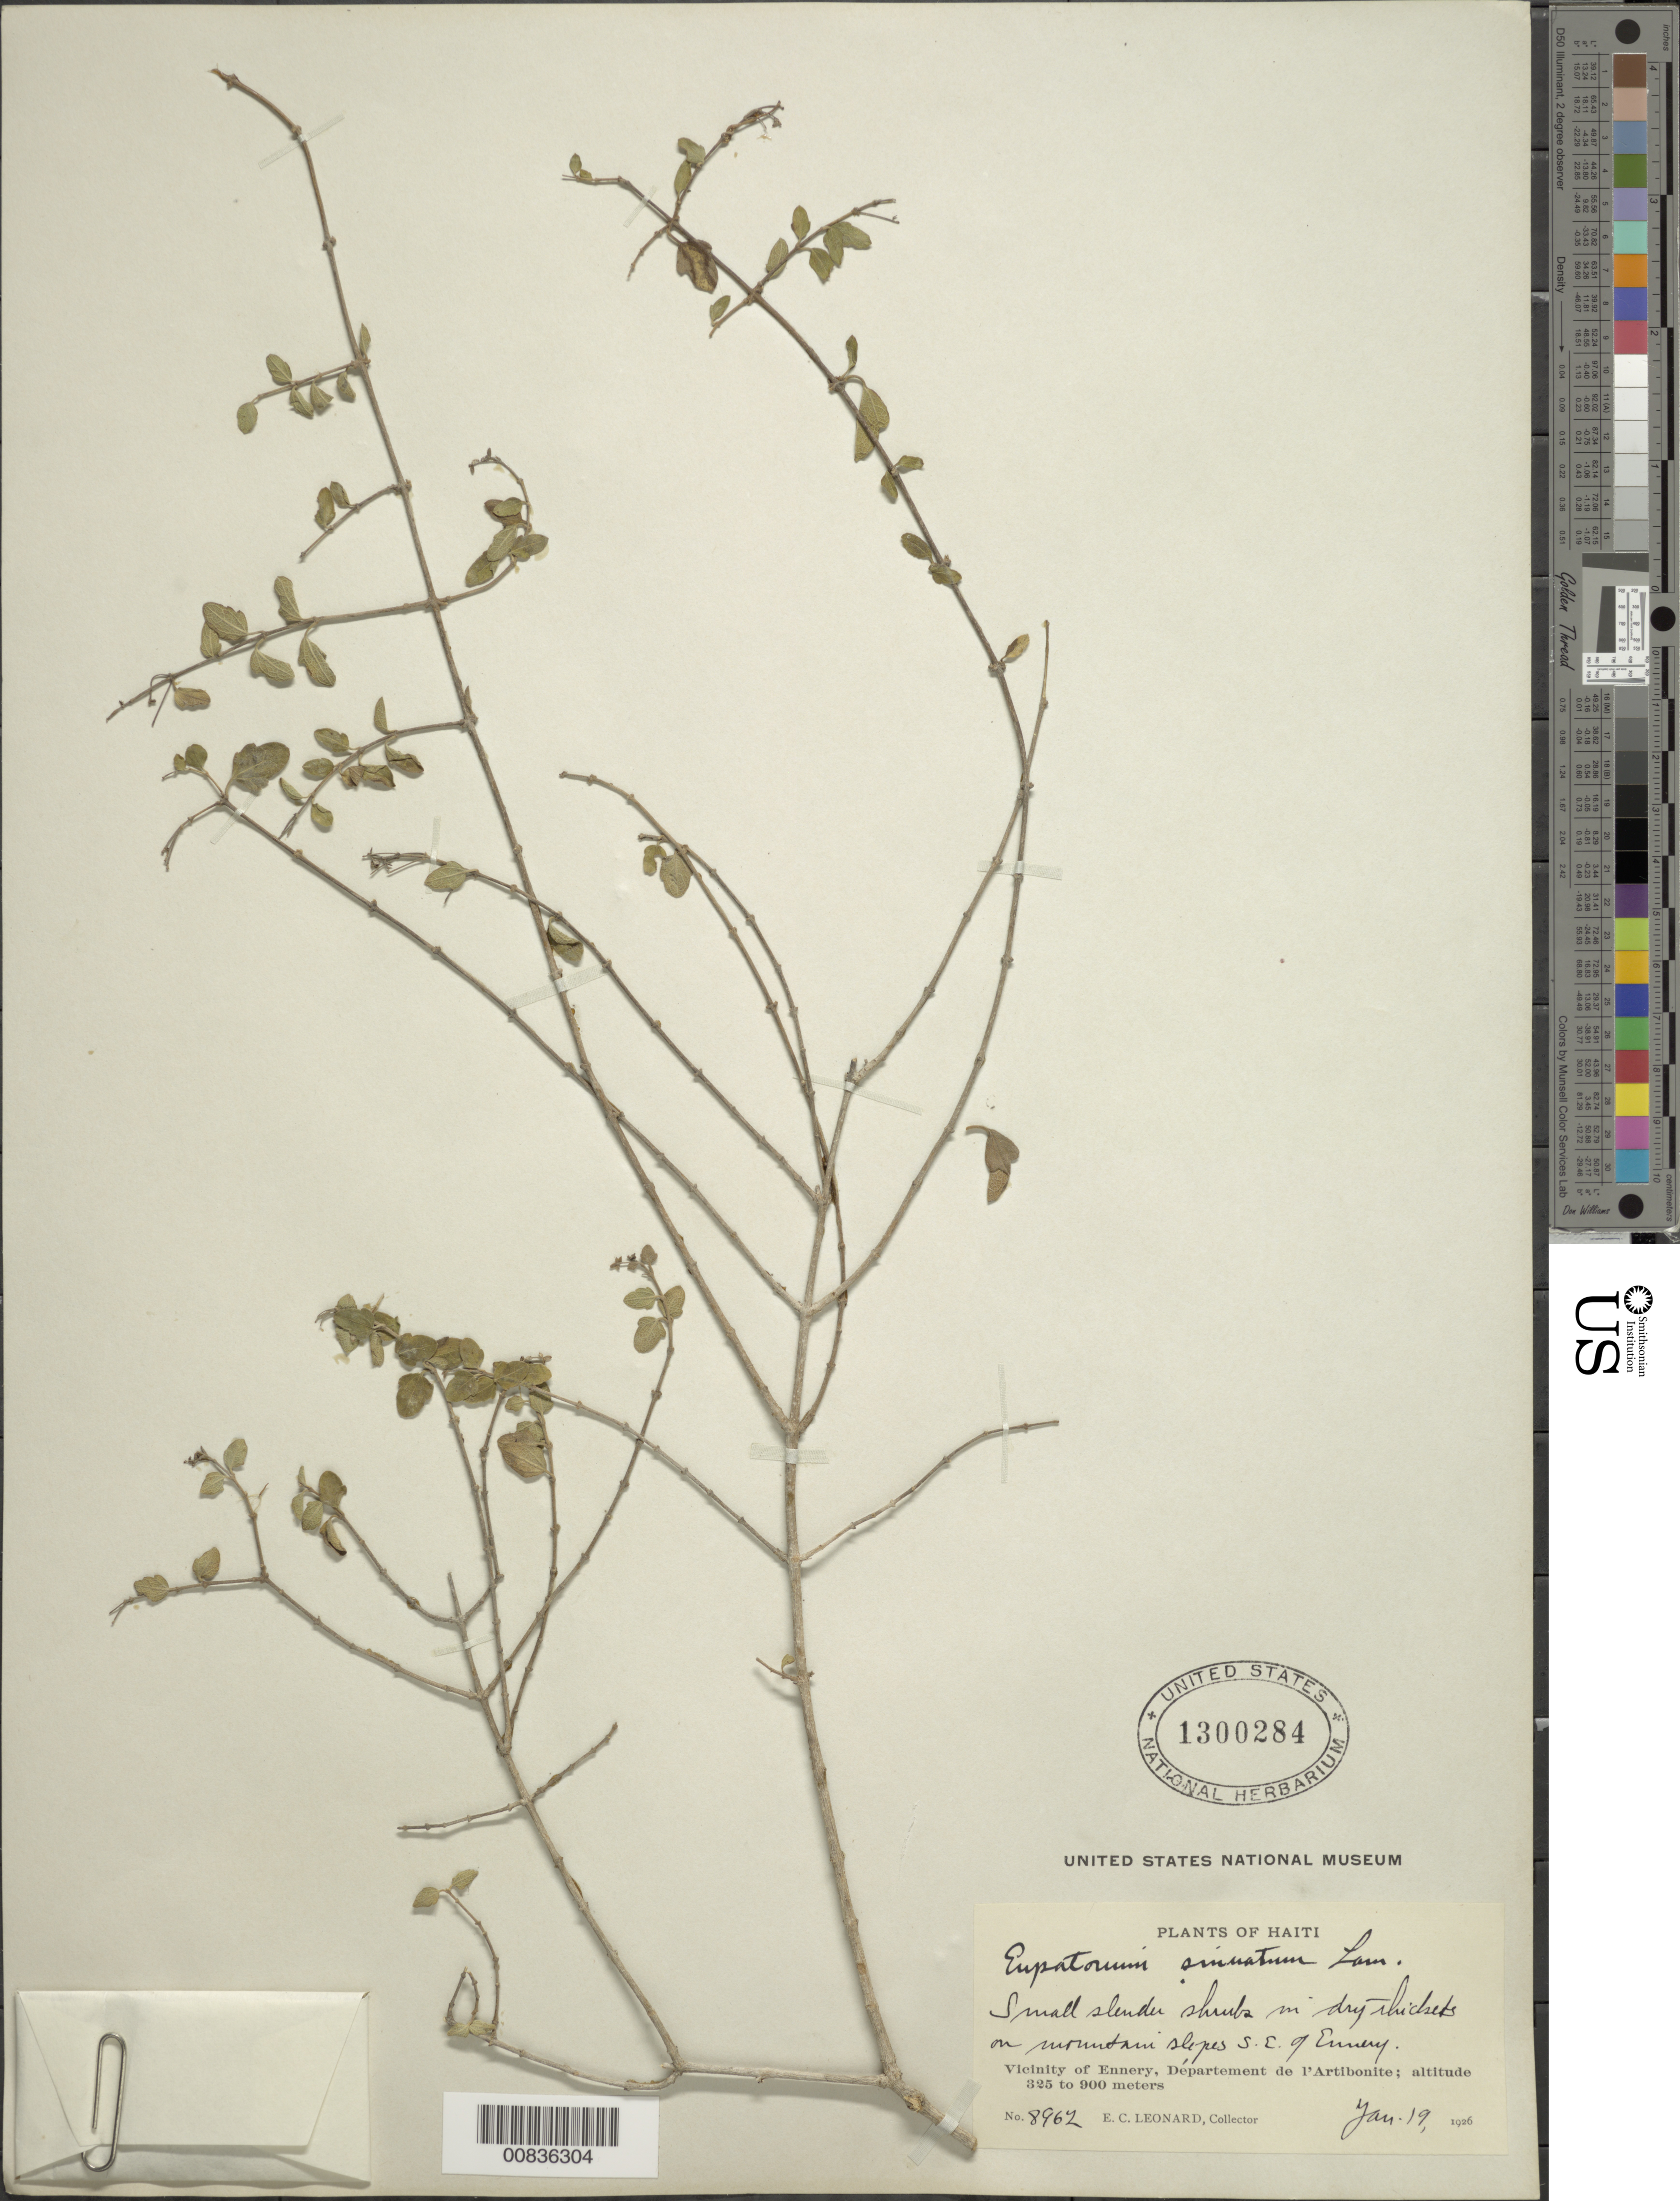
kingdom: Plantae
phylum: Tracheophyta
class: Magnoliopsida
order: Asterales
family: Asteraceae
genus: Chromolaena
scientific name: Chromolaena sinuata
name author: (Lam.) R.M. King & H. Rob.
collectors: E. C. Leonard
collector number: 8962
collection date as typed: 19 Jan 1926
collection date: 1926-01-19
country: Haiti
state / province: Artibonite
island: Hispaniola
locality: Vicinity of Ennery, SE of town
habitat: In dry thickets on mountain slopes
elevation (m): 325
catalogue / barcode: US 1300284